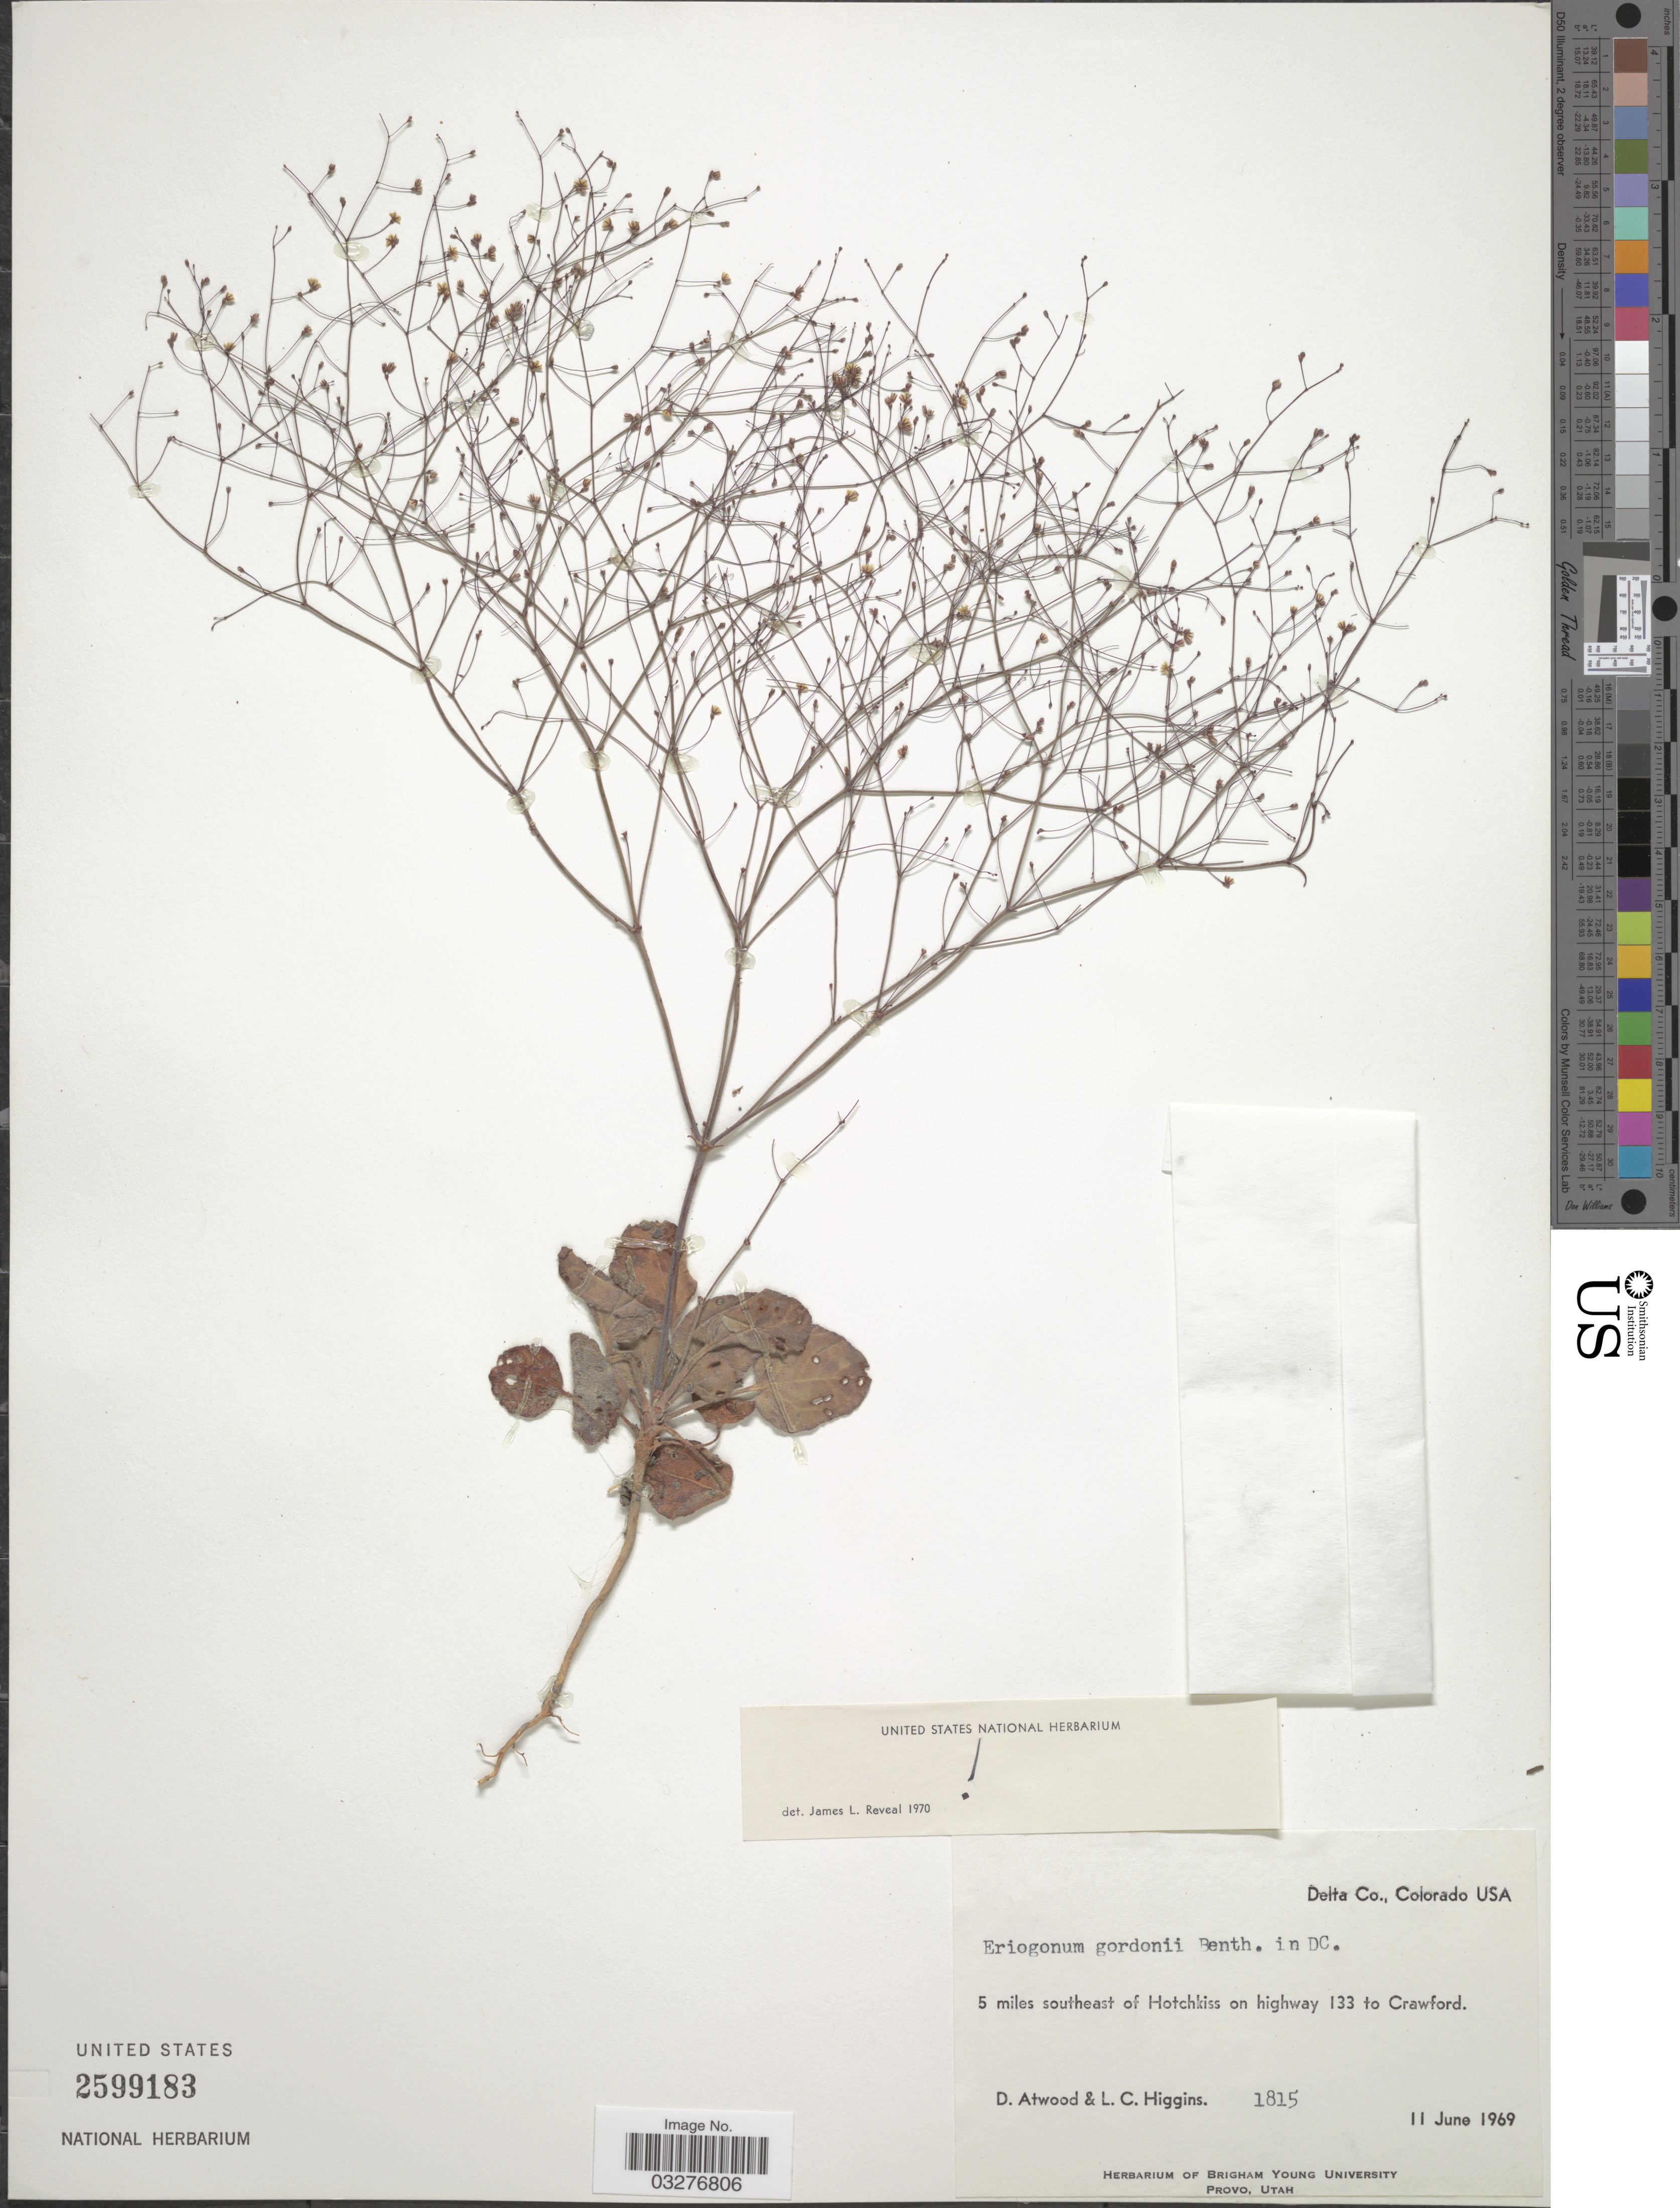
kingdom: Plantae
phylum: Tracheophyta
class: Magnoliopsida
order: Caryophyllales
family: Polygonaceae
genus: Eriogonum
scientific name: Eriogonum gordonii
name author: Benth.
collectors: D. Atwood & L. Higgins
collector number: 1815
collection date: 1969-06-11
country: United States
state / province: Colorado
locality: Delta Co. USA. 5 miles southeast of Hotchkiss on highway 133 to Crawford.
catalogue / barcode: US 2599183